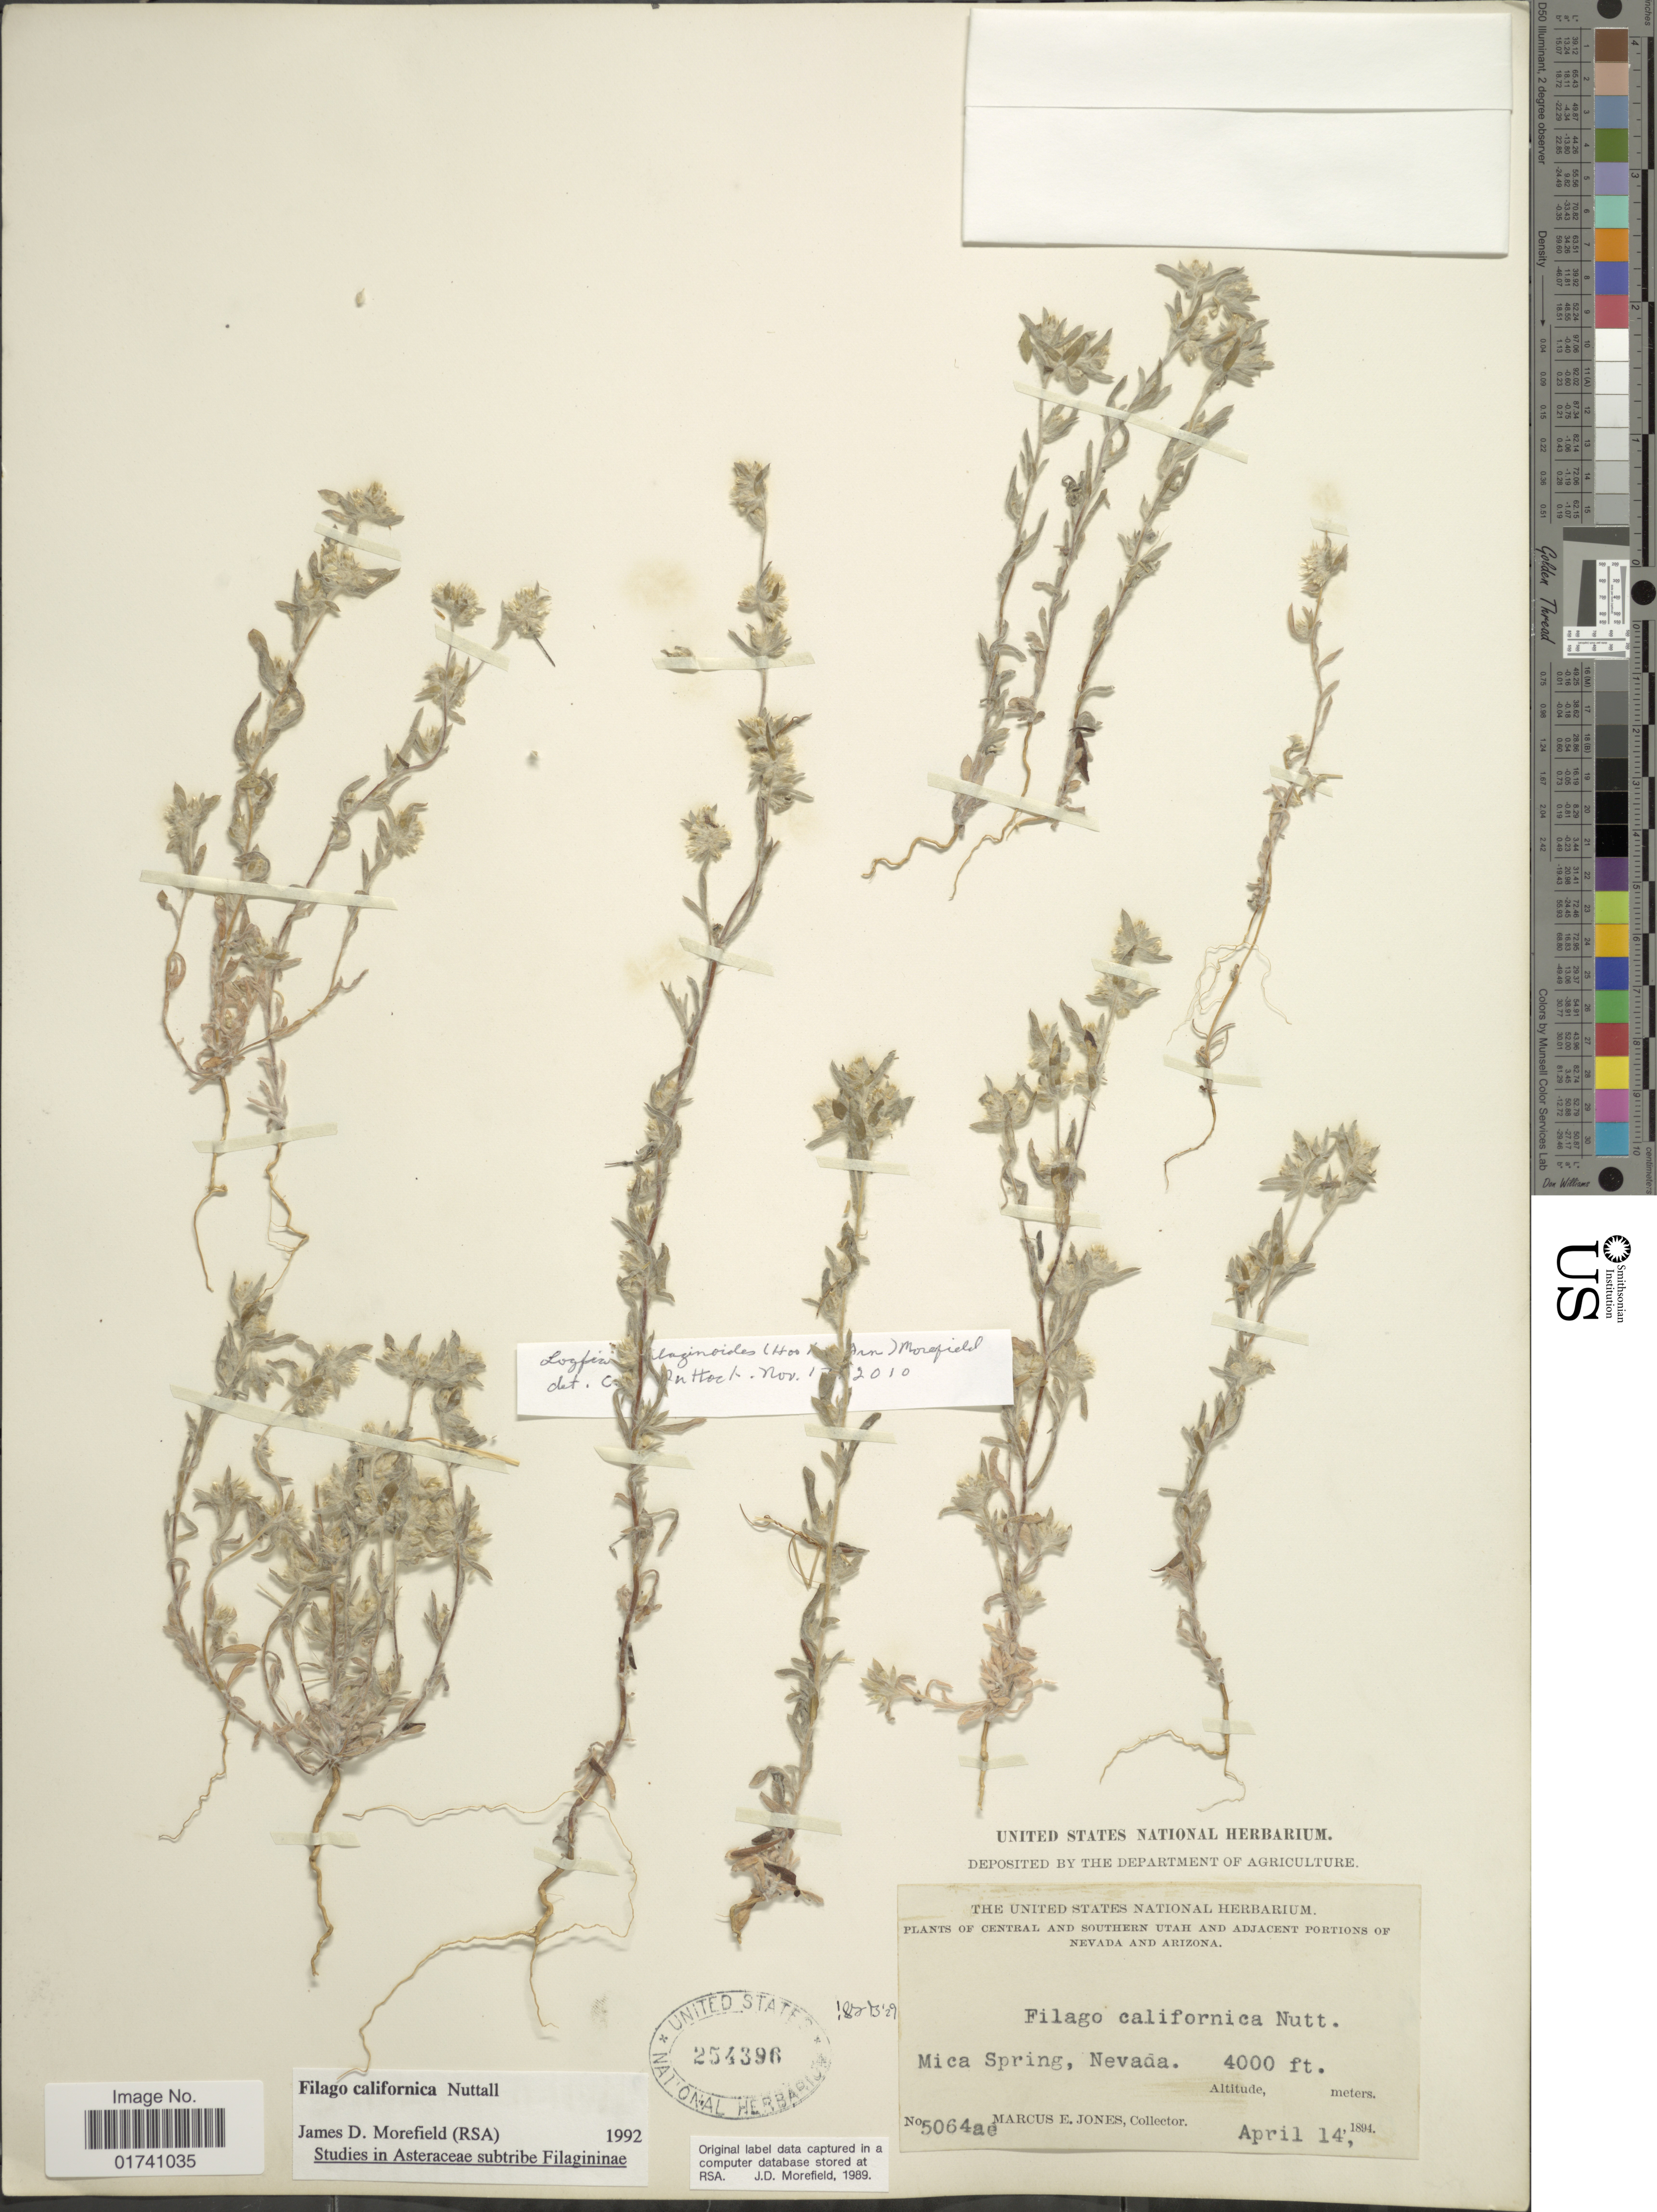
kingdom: Plantae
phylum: Tracheophyta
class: Magnoliopsida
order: Asterales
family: Asteraceae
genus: Logfia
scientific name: Logfia filaginoides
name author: (Hook. & Arn.) Morefield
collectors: M. E. Jones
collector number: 5065ae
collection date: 1894-04-14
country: United States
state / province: Nevada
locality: Mica Spring.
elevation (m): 1219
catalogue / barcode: US 254396